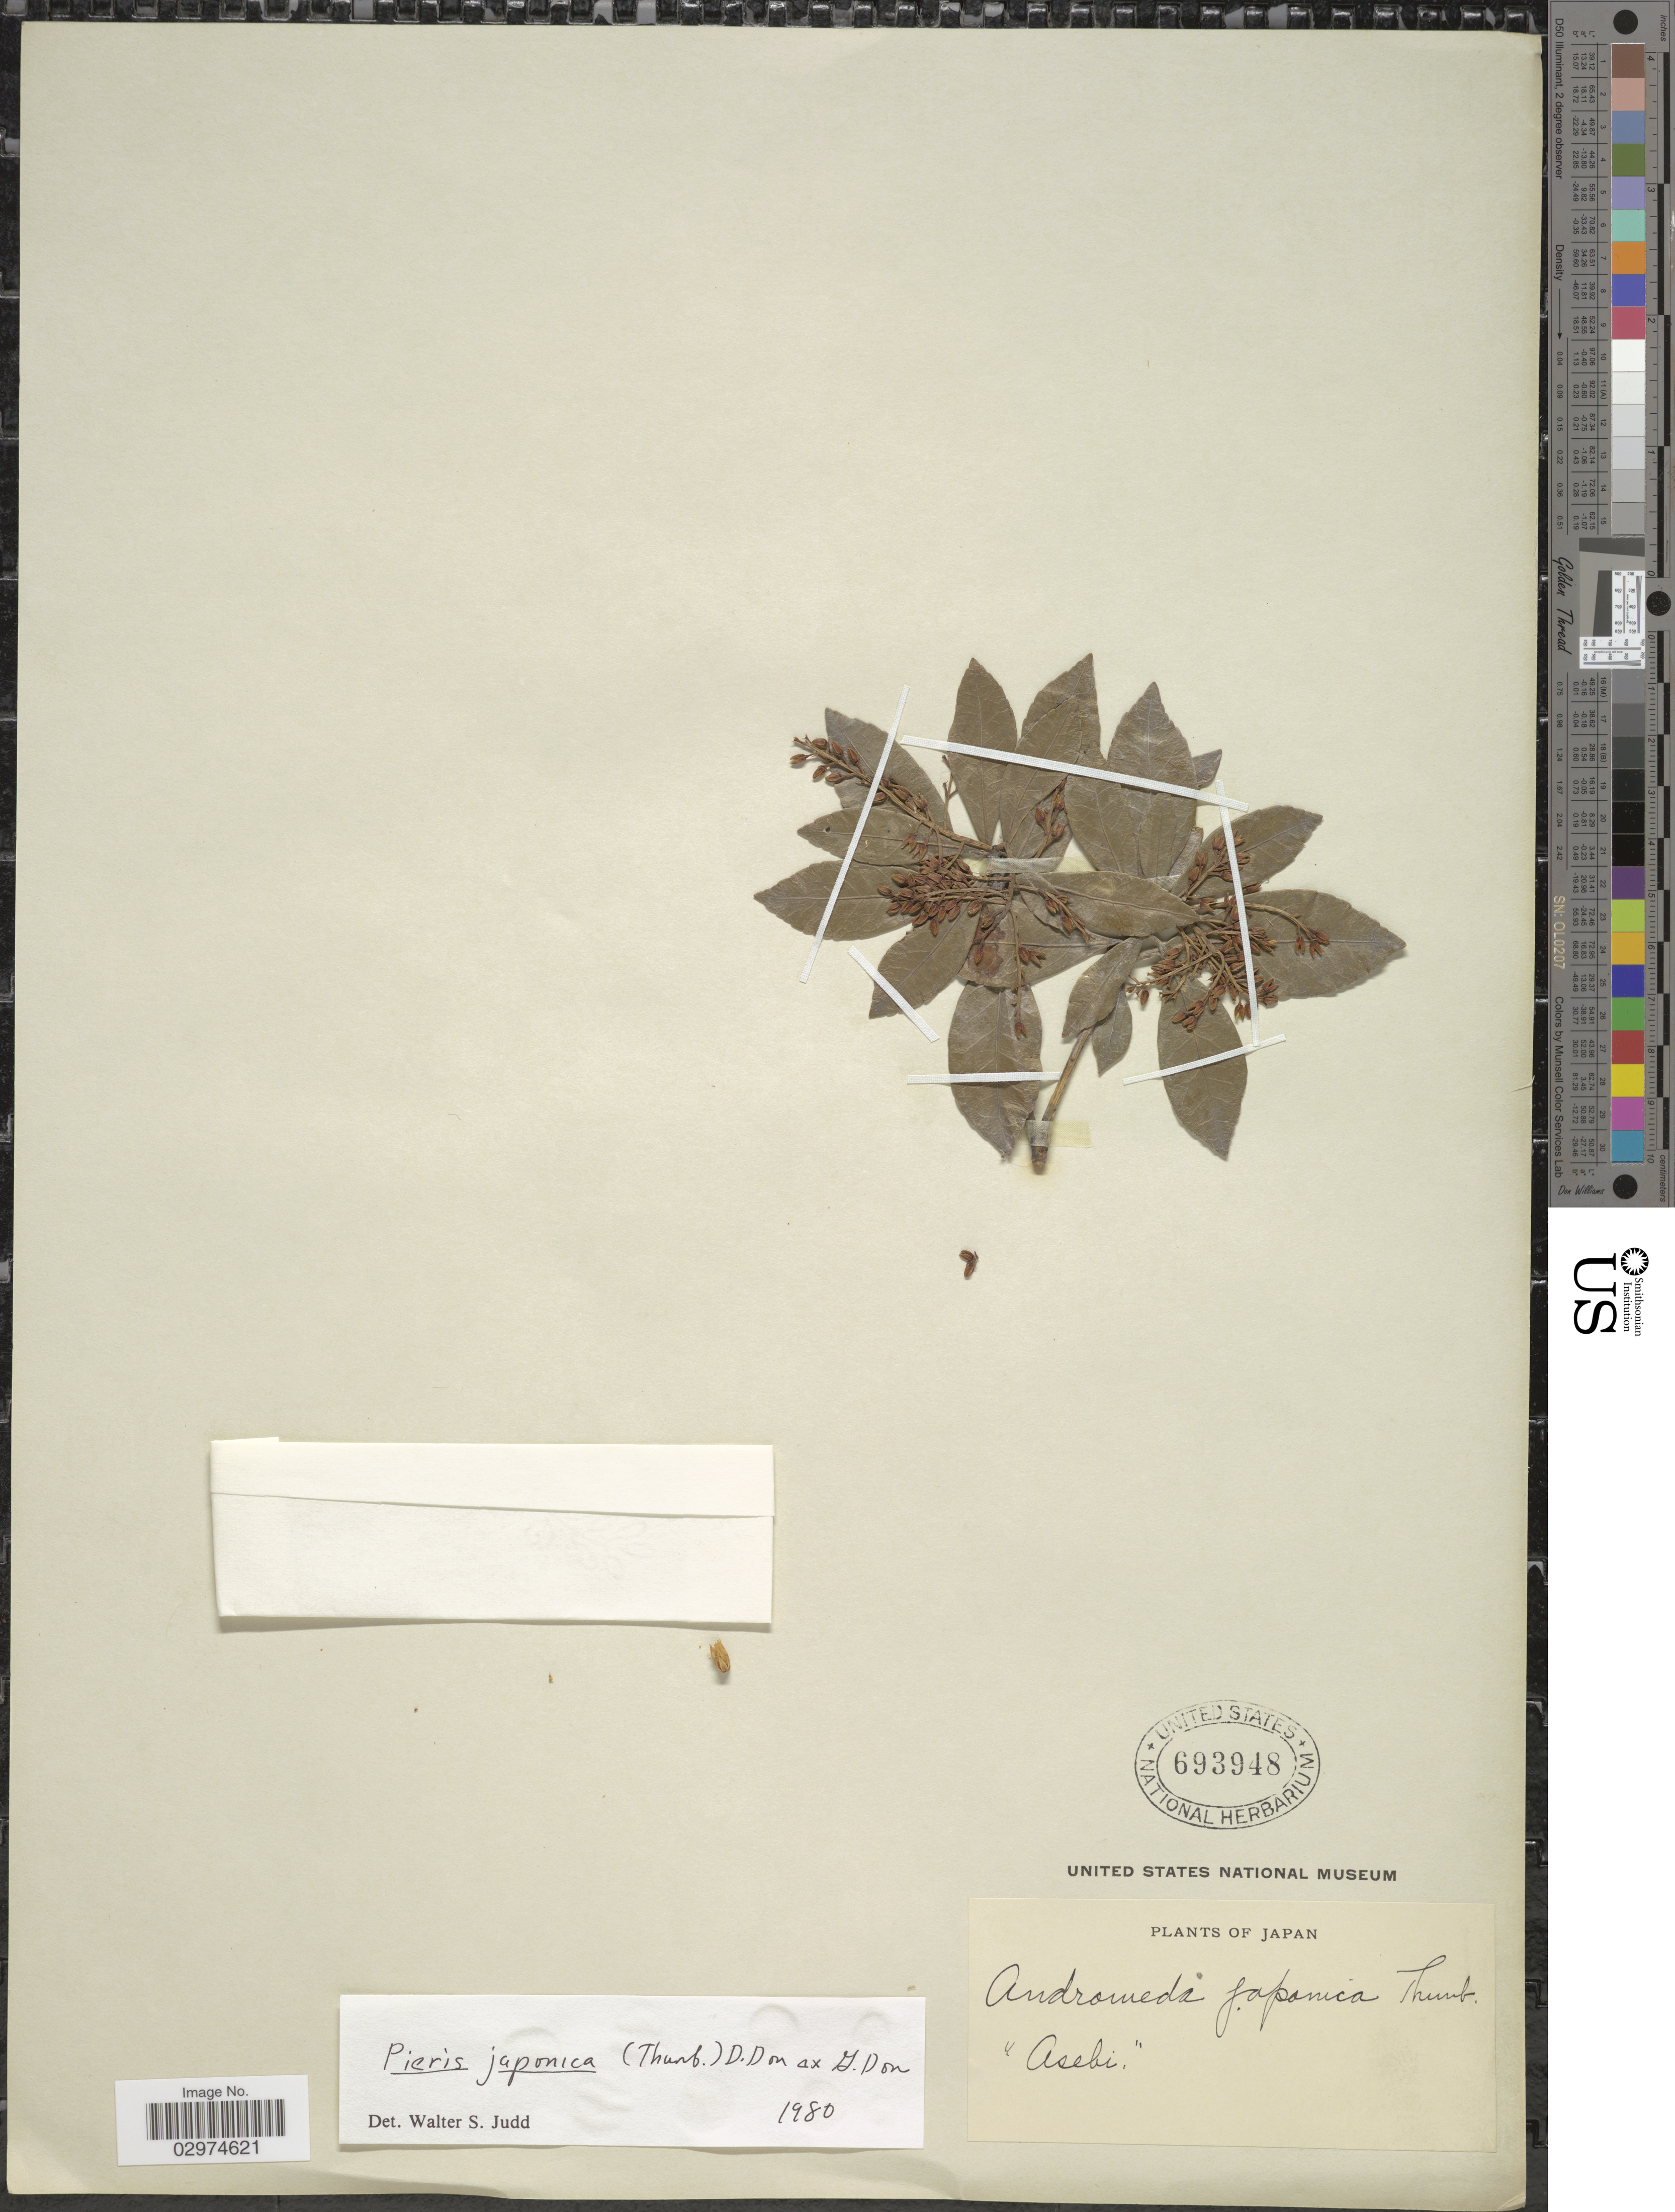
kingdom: Plantae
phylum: Tracheophyta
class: Magnoliopsida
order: Ericales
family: Ericaceae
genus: Pieris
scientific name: Pieris japonica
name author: (Thunb.) D. Don ex G. Don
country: Japan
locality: Asebi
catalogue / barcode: US 693948